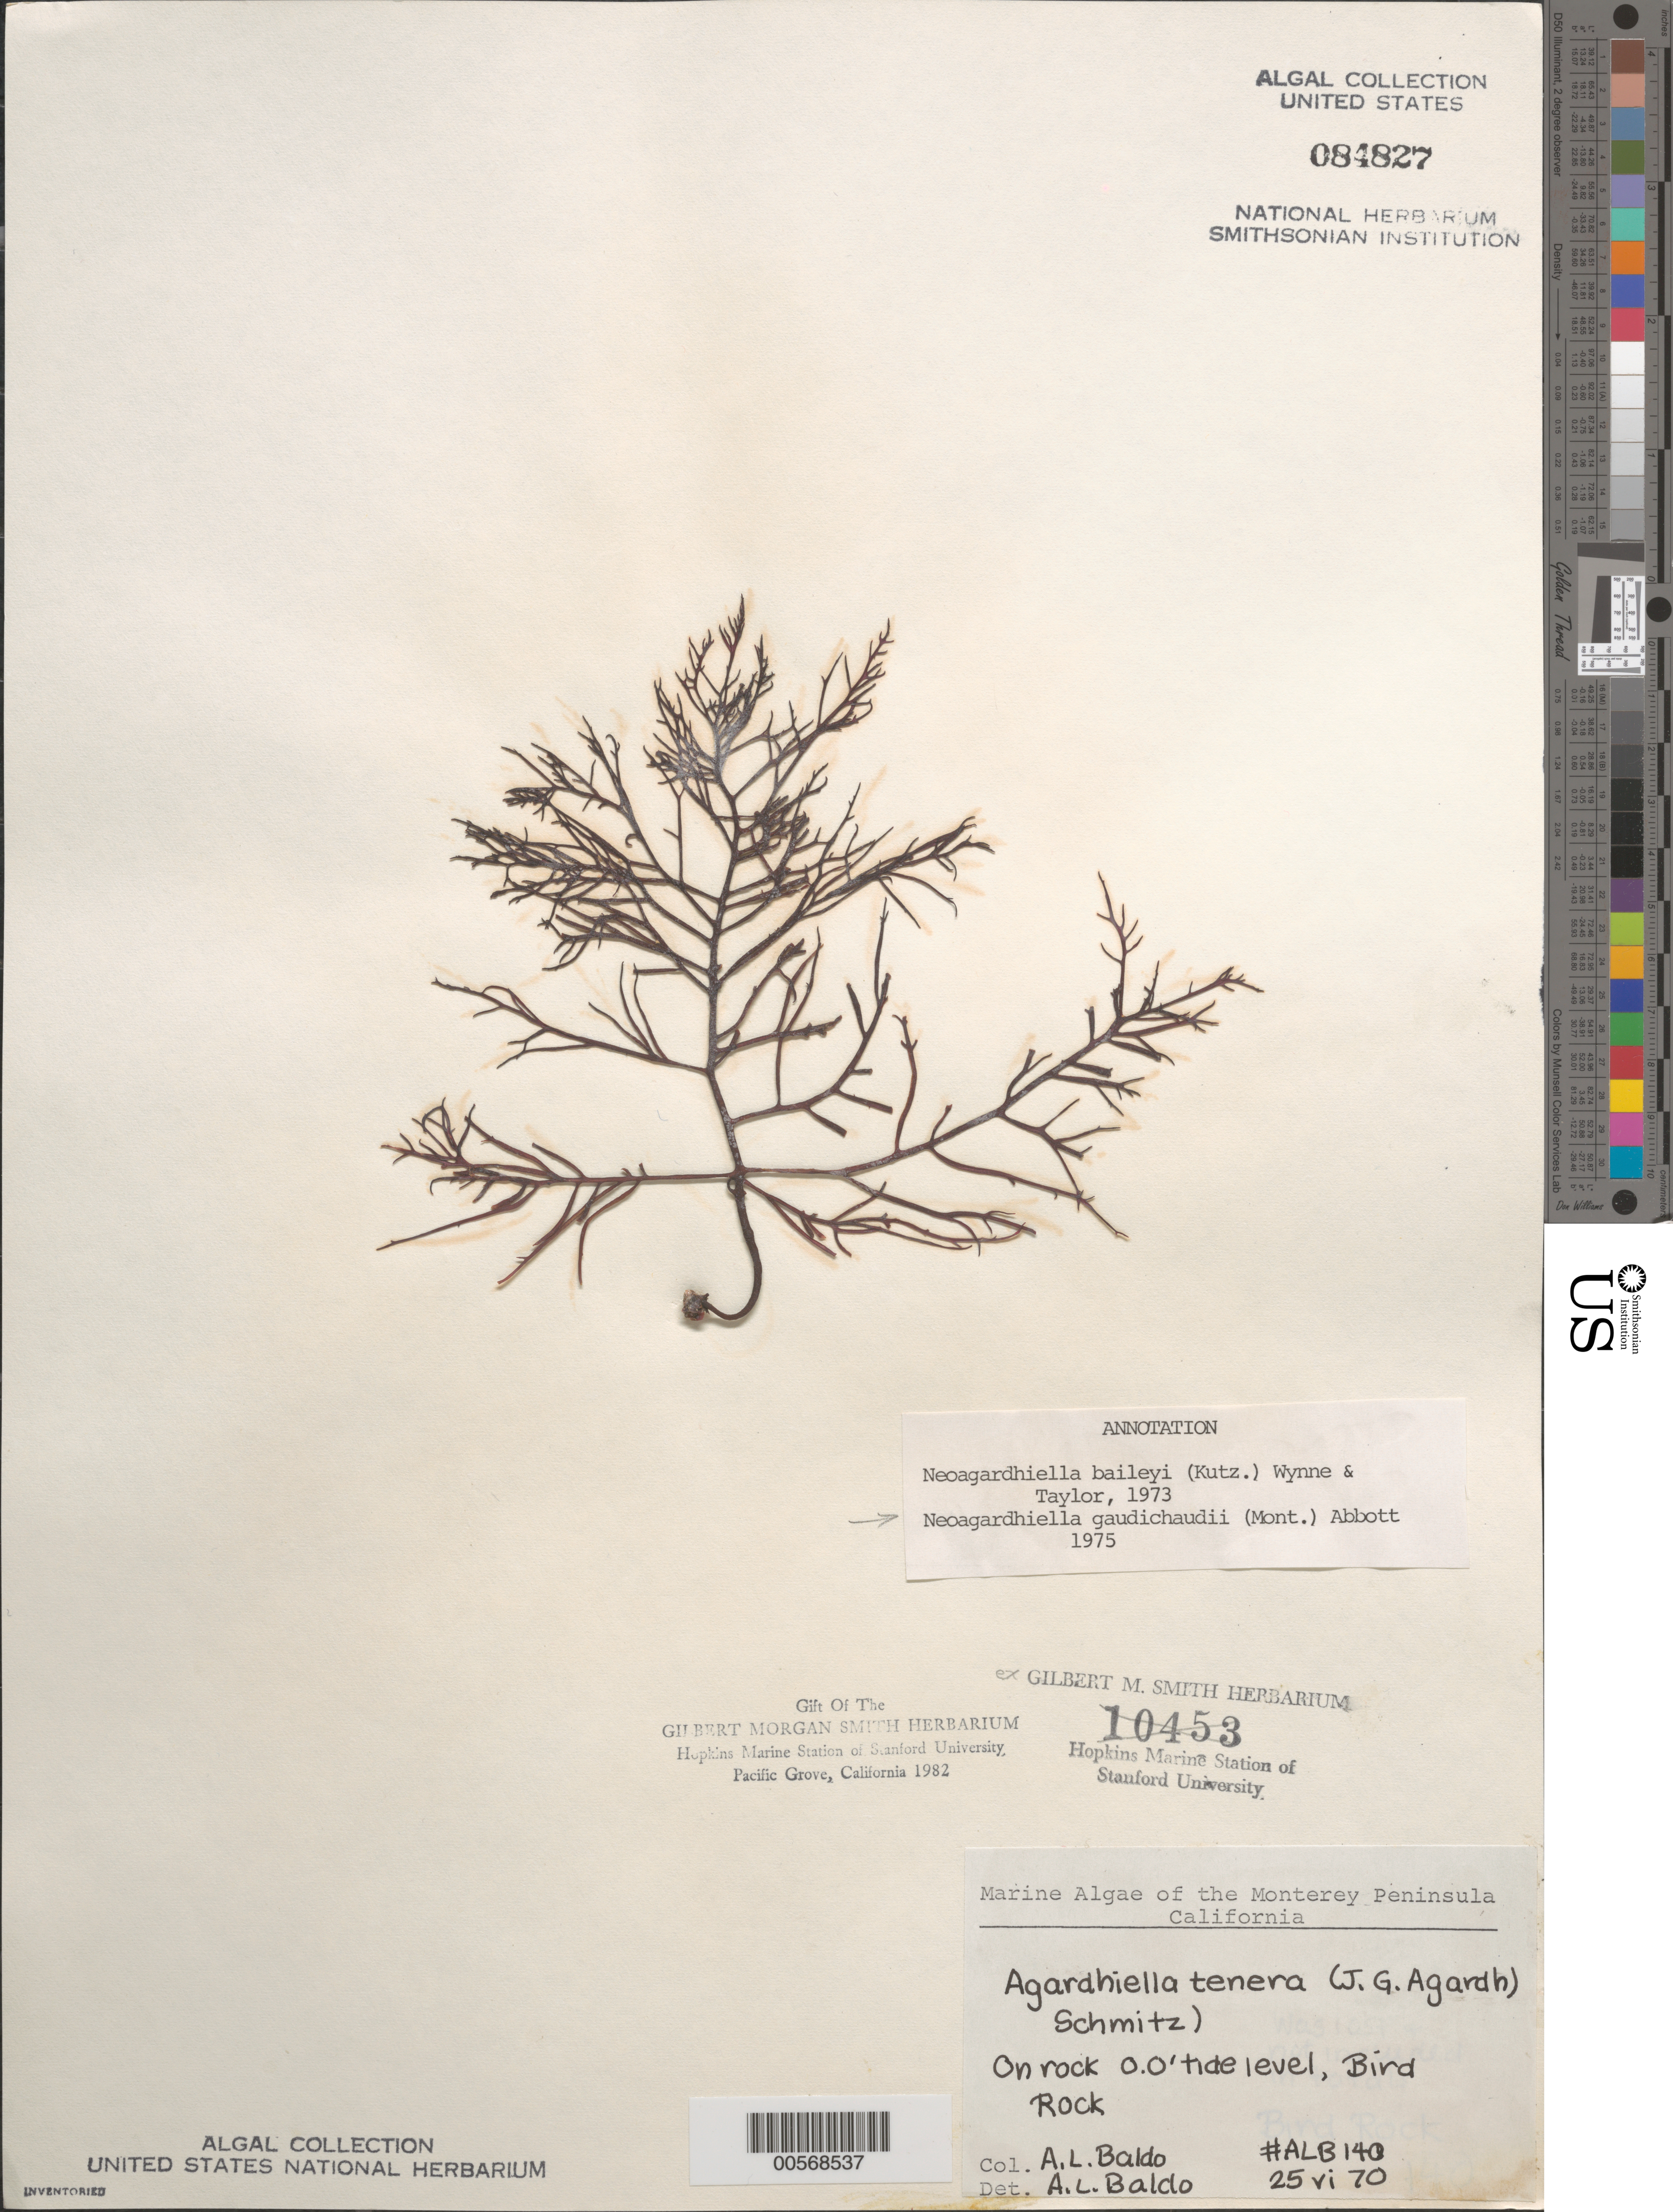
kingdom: Plantae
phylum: Rhodophyta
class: Florideophyceae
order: Gigartinales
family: Solieriaceae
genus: Sarcodiotheca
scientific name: Sarcodiotheca gaudichaudii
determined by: Algae name updating Project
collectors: A. Baldo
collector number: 140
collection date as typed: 25 Jun 1970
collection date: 1970-06-25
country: United States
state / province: California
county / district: Monterey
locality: Bird Rock, Monterey Peninsula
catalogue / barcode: US 84827